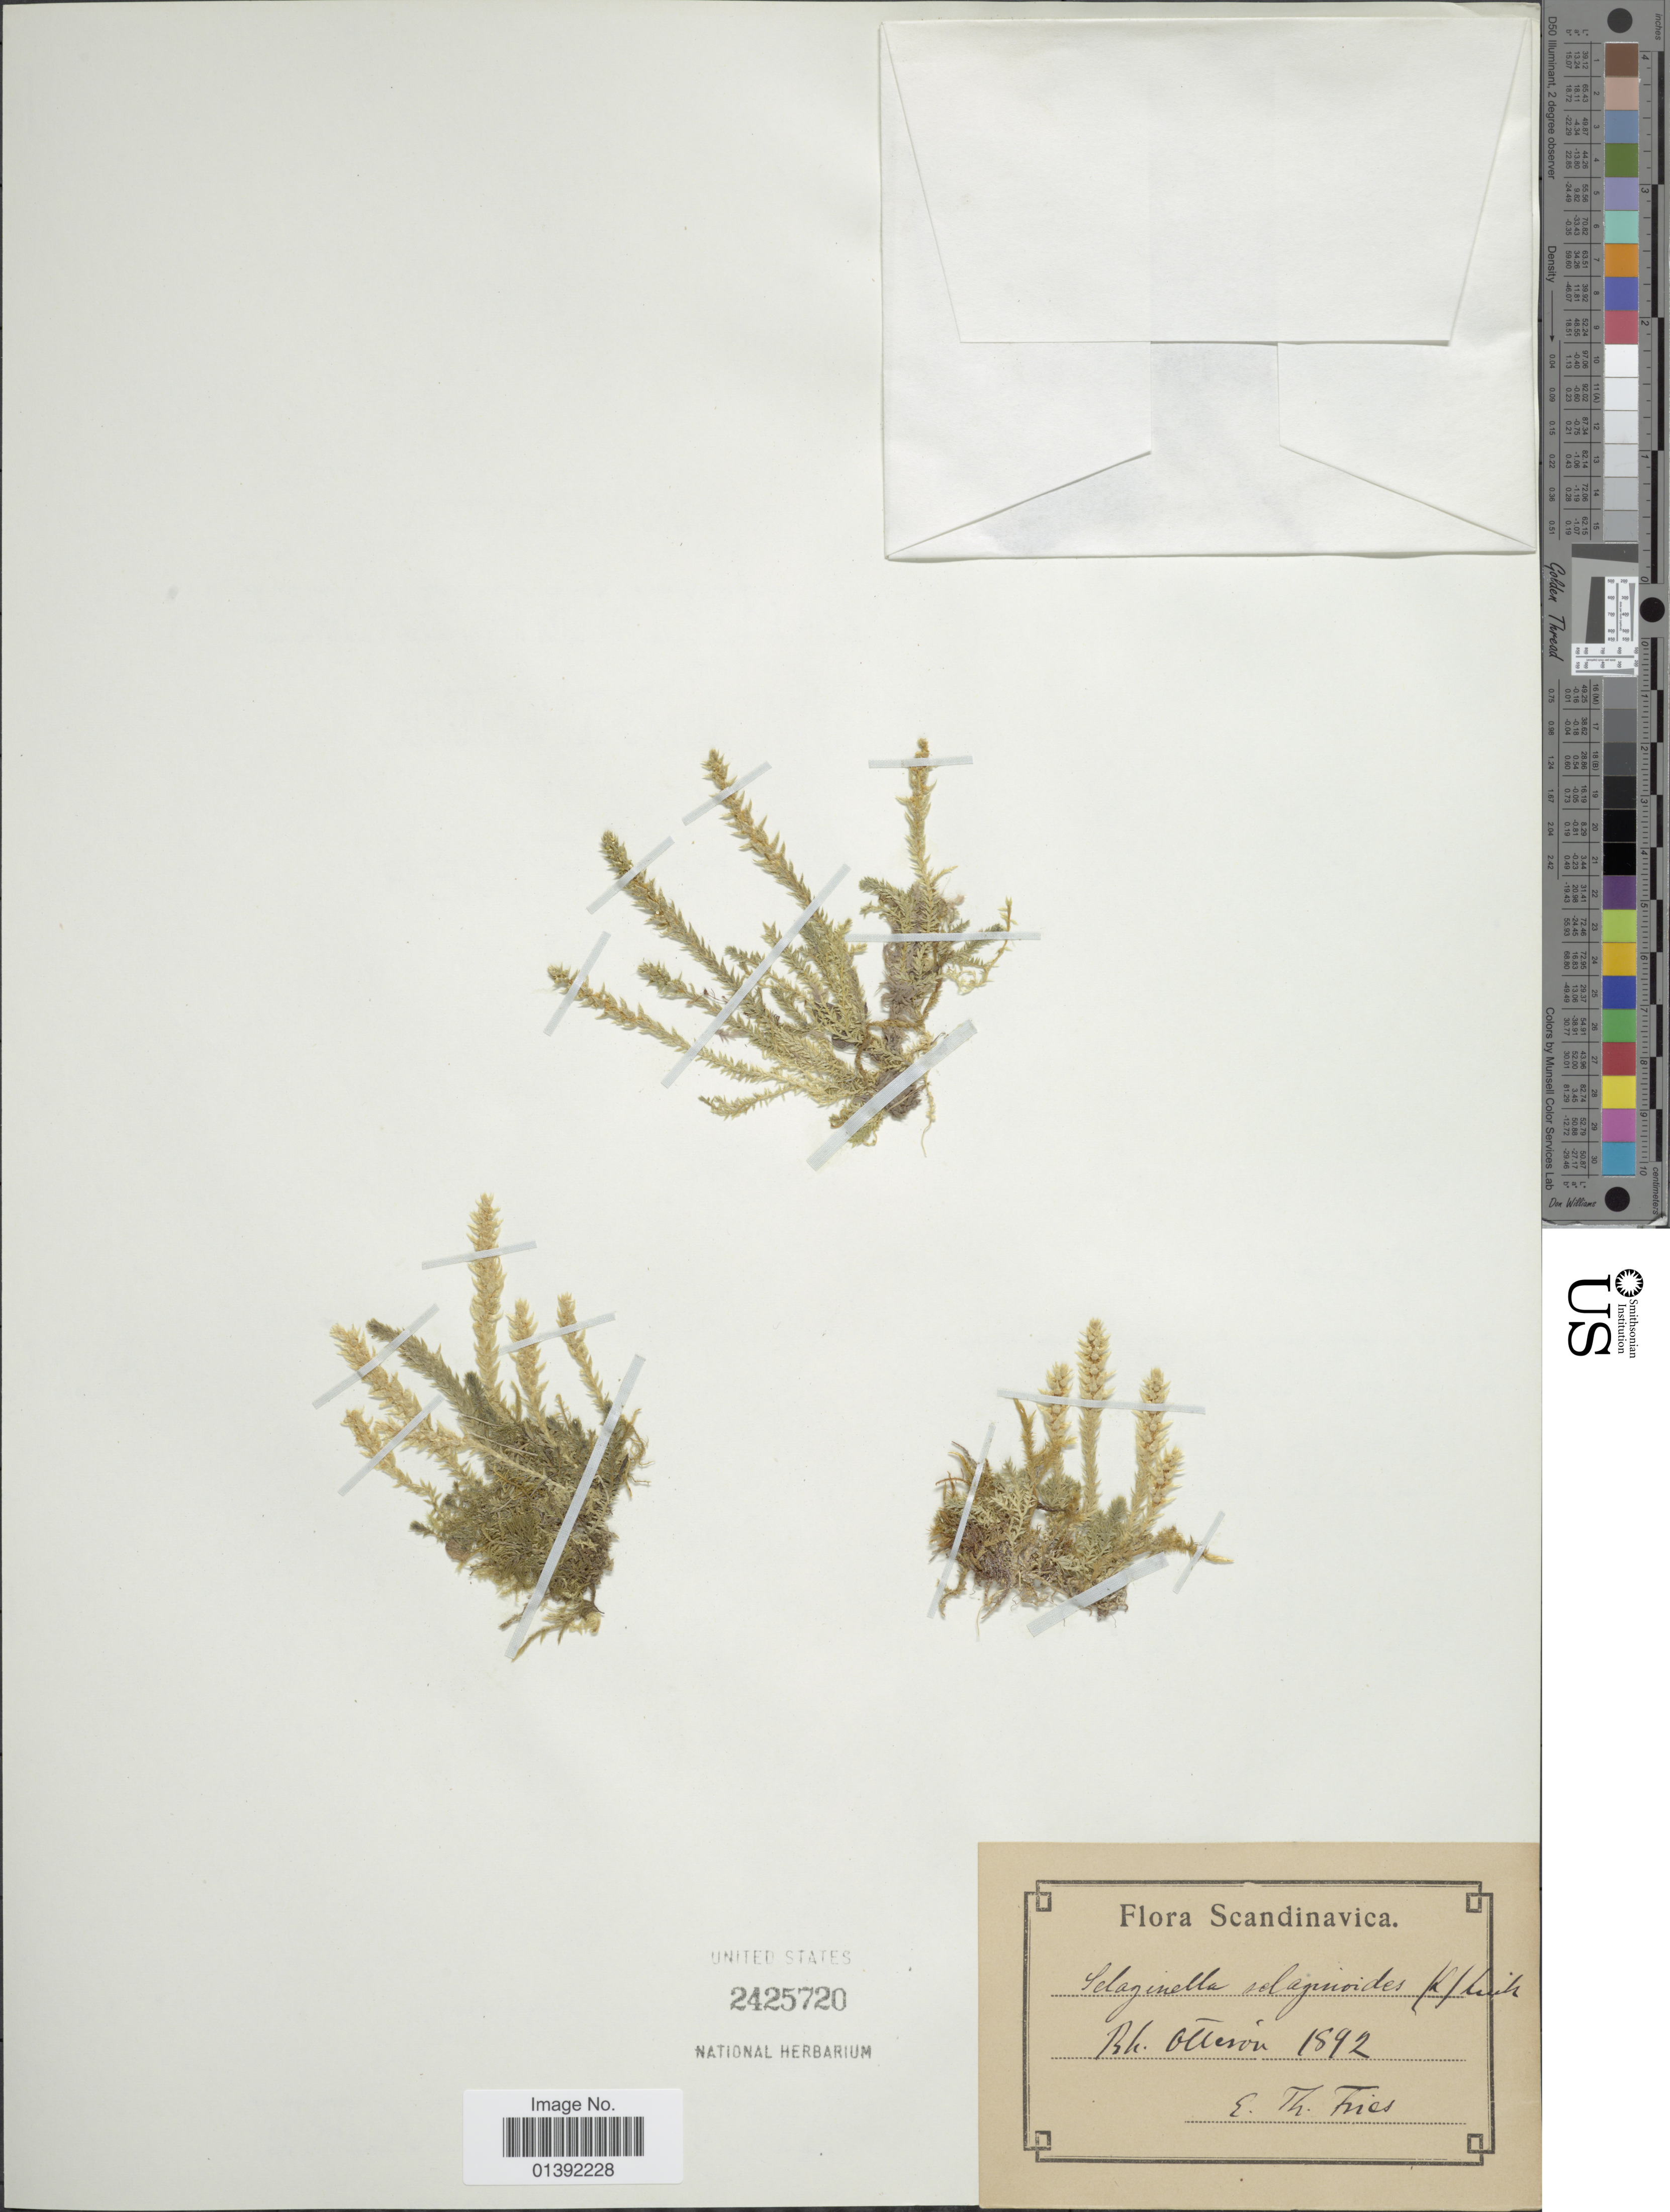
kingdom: Plantae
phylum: Tracheophyta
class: Lycopodiopsida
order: Selaginellales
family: Selaginellaceae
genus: Selaginella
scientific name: Selaginella selaginoides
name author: (L.) Link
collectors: E. Fries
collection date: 1892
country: Sweden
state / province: Västra Götaland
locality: Otterön, Scandinavia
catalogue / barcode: US 2425720